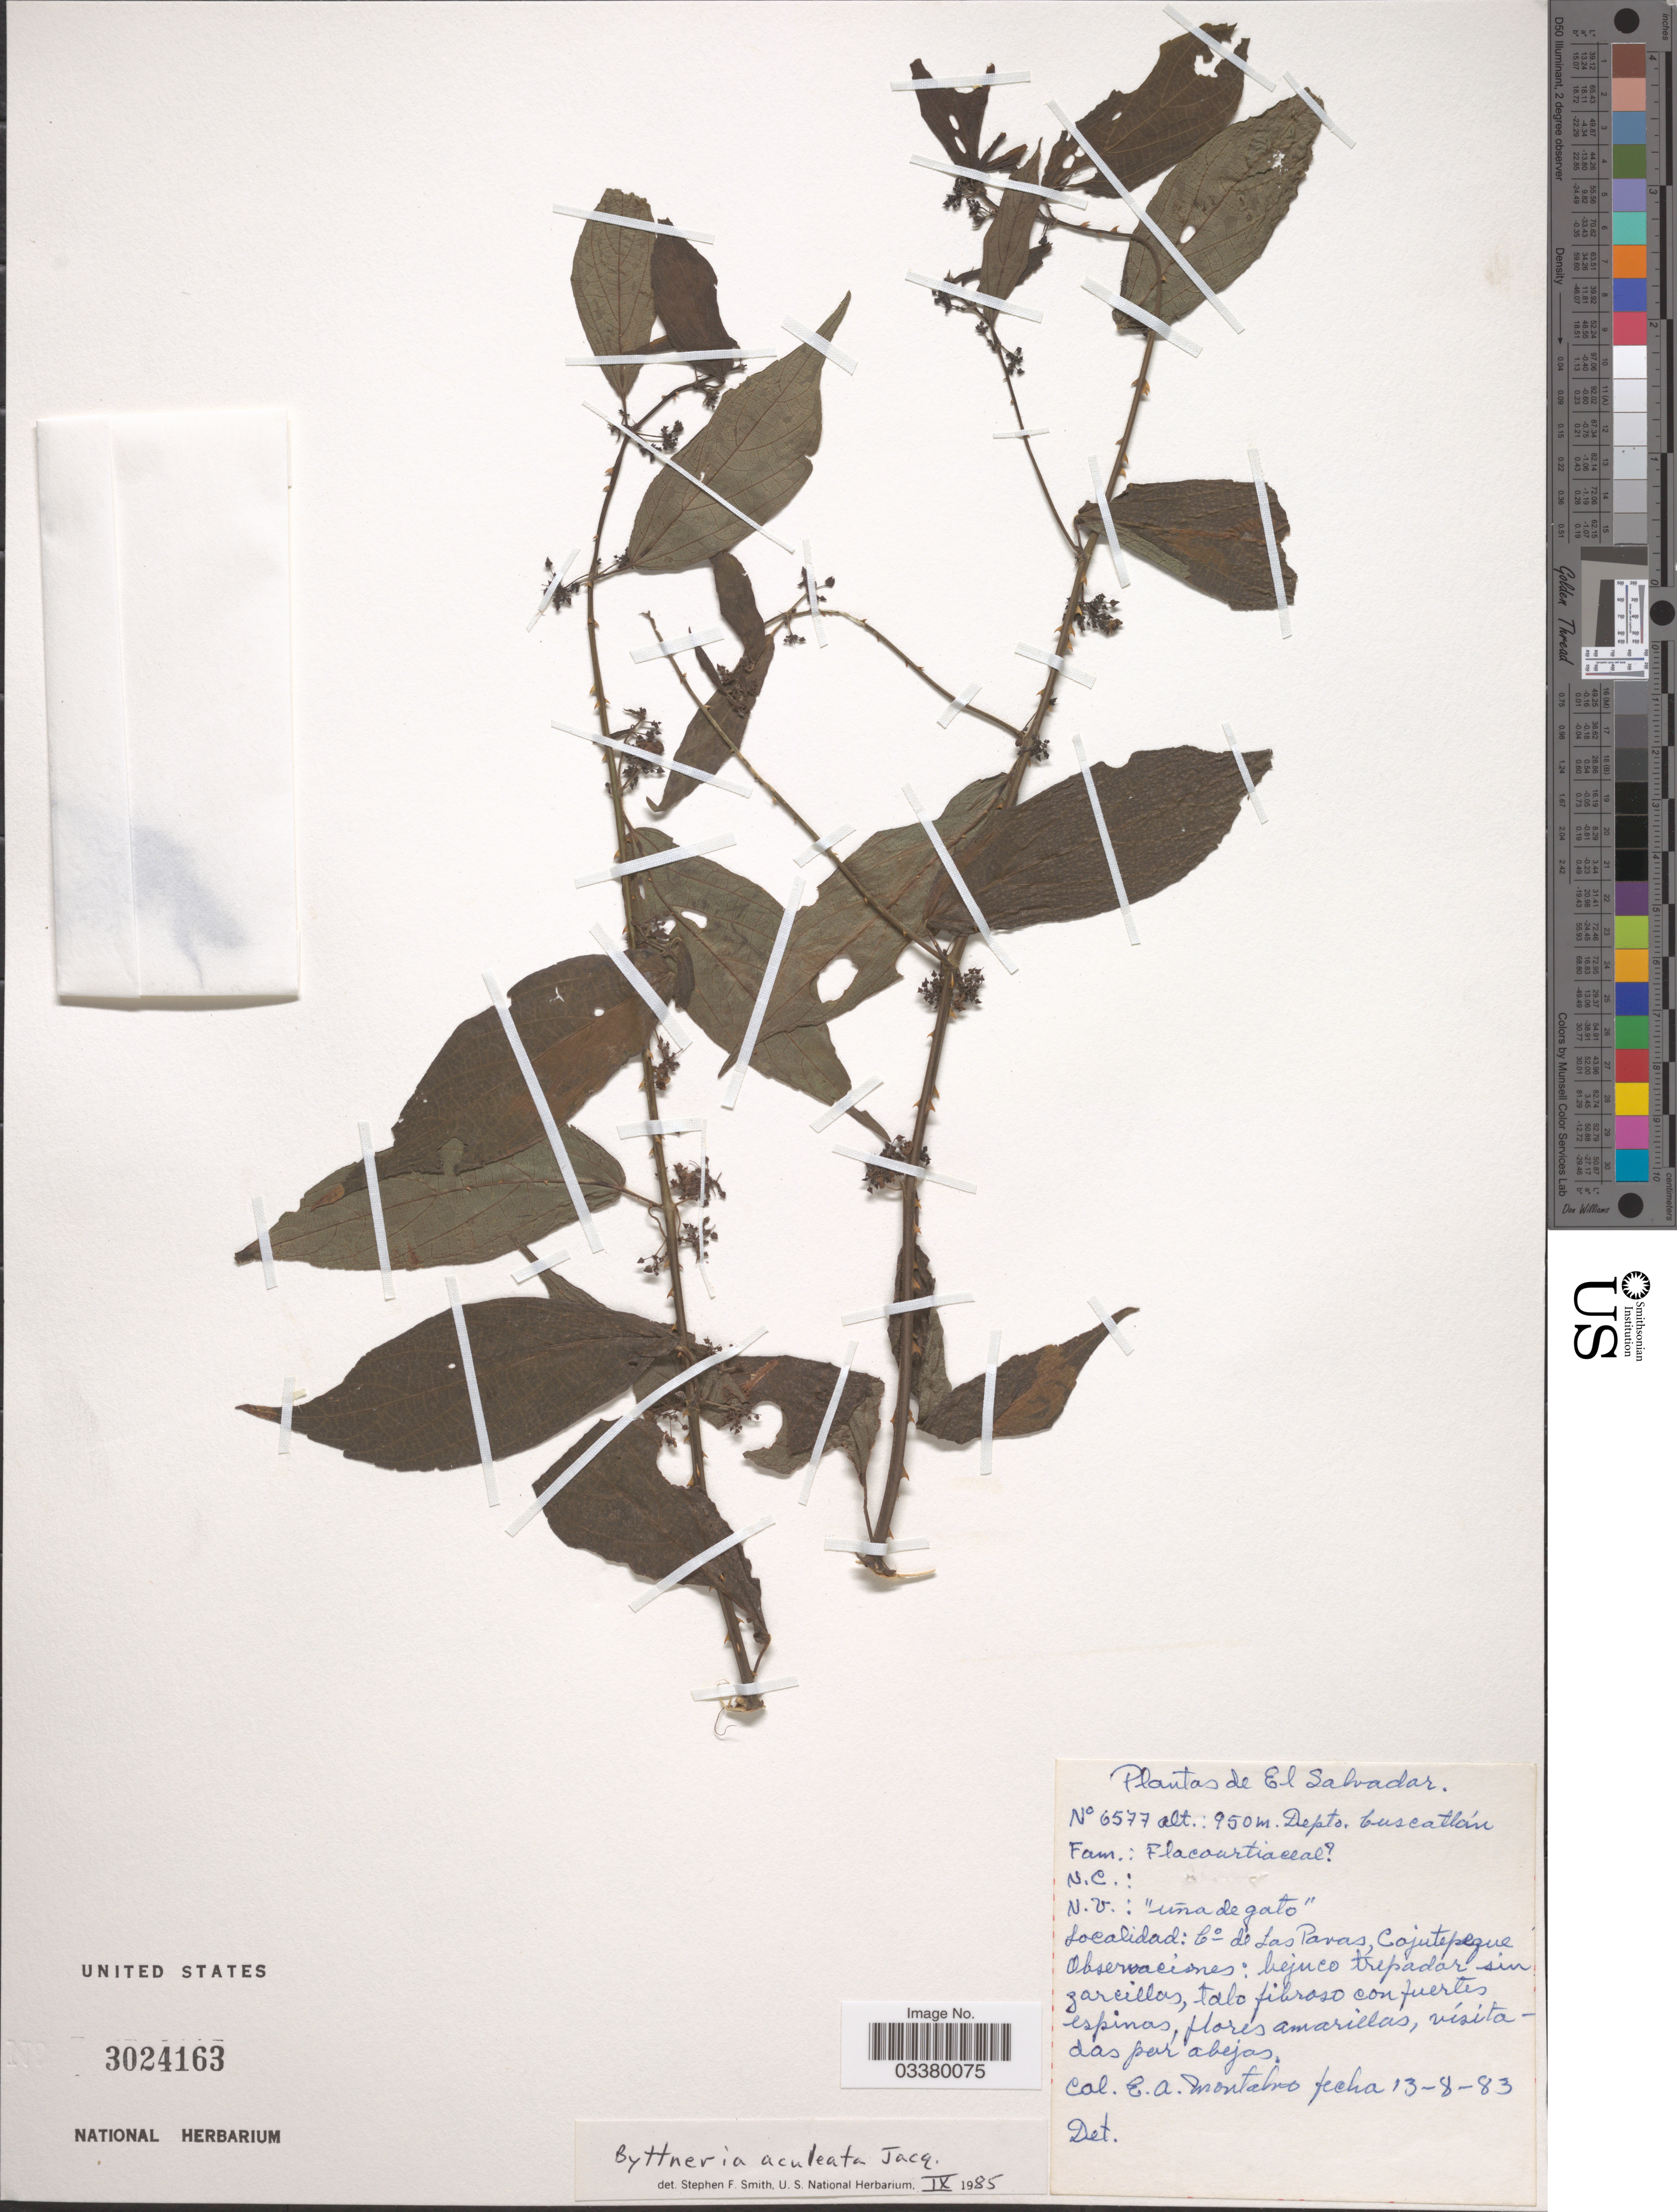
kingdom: Plantae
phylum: Tracheophyta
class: Magnoliopsida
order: Malvales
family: Malvaceae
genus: Byttneria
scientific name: Byttneria aculeata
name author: (Jacq.) Jacq.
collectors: E. A. Montalvo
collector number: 6577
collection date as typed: Transcribed d/m/y: 13/8/83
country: El Salvador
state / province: Cuscatlan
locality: Depto. Cuscatlán. Co de Las Pavas, Cojutepeque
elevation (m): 950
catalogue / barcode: US 3024163